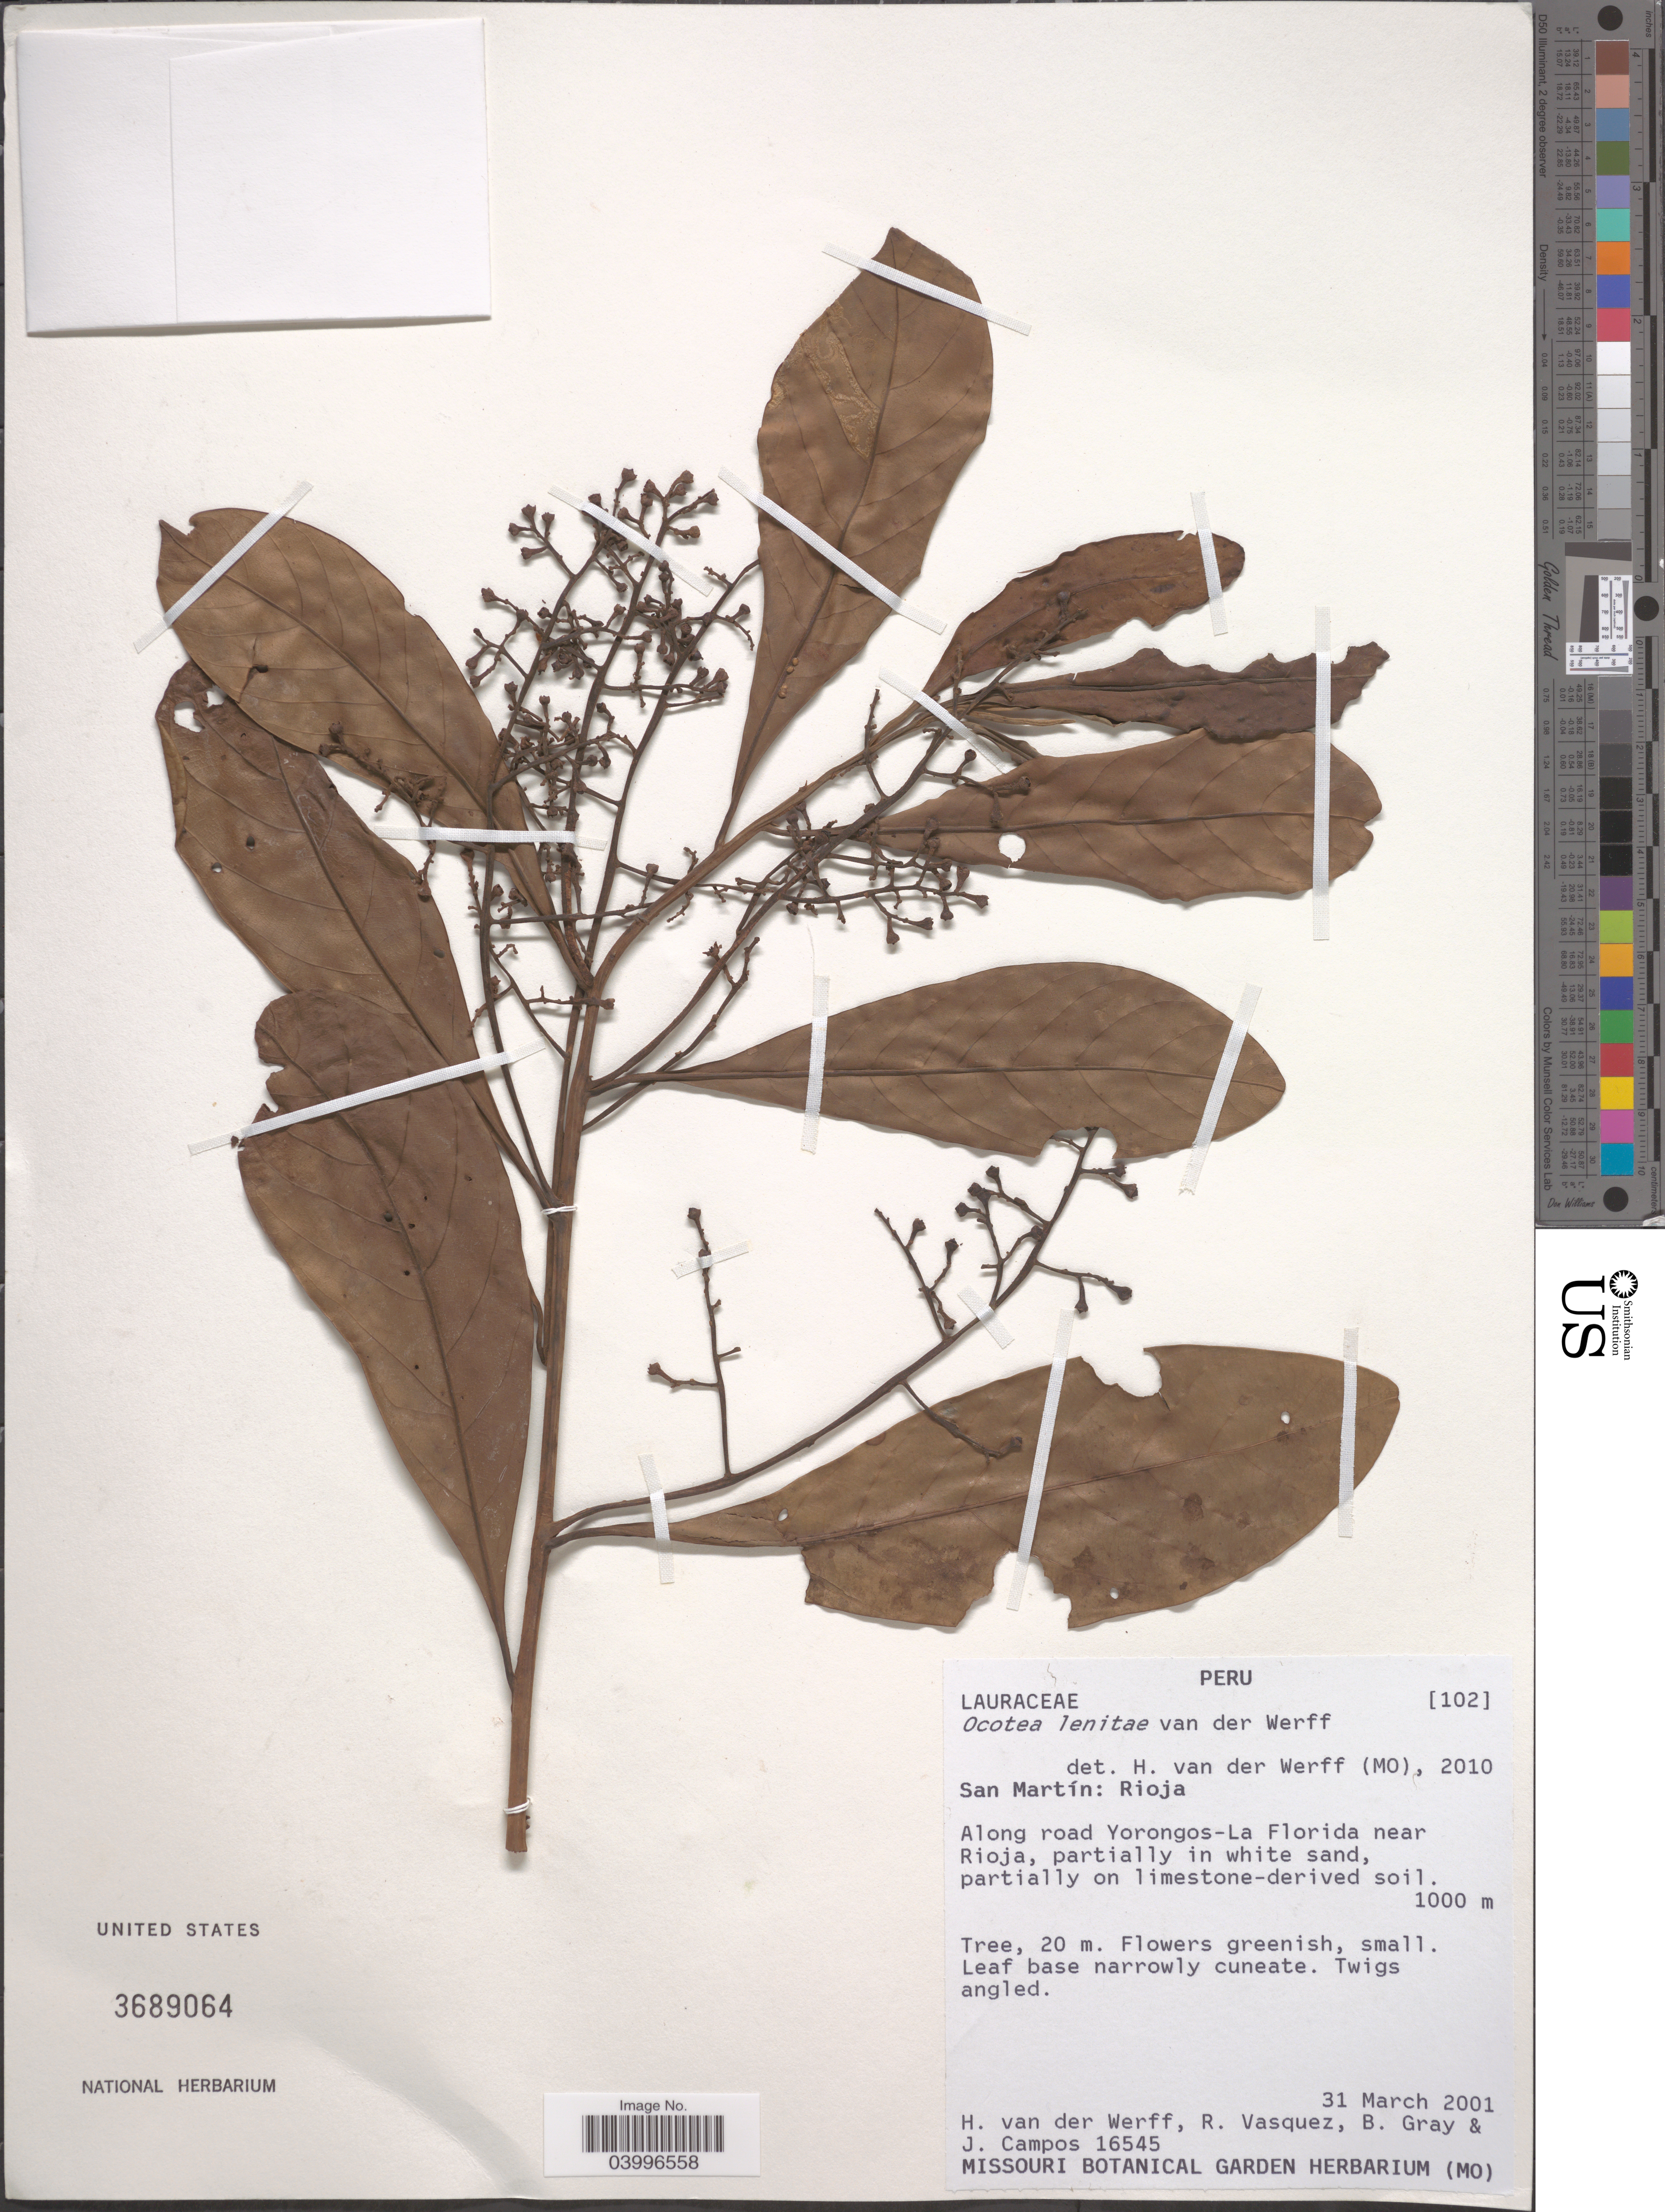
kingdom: Plantae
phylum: Tracheophyta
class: Magnoliopsida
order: Laurales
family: Lauraceae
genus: Ocotea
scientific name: Ocotea lenitae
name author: van der Werff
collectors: H. van der Werff, R. Vasquez, B. Gray & J. Campos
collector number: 16545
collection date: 2001-03-31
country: Peru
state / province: San Martín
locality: Rioja. Along road Yorongos-La Florida near Rioja.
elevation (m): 1000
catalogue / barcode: US 3689064